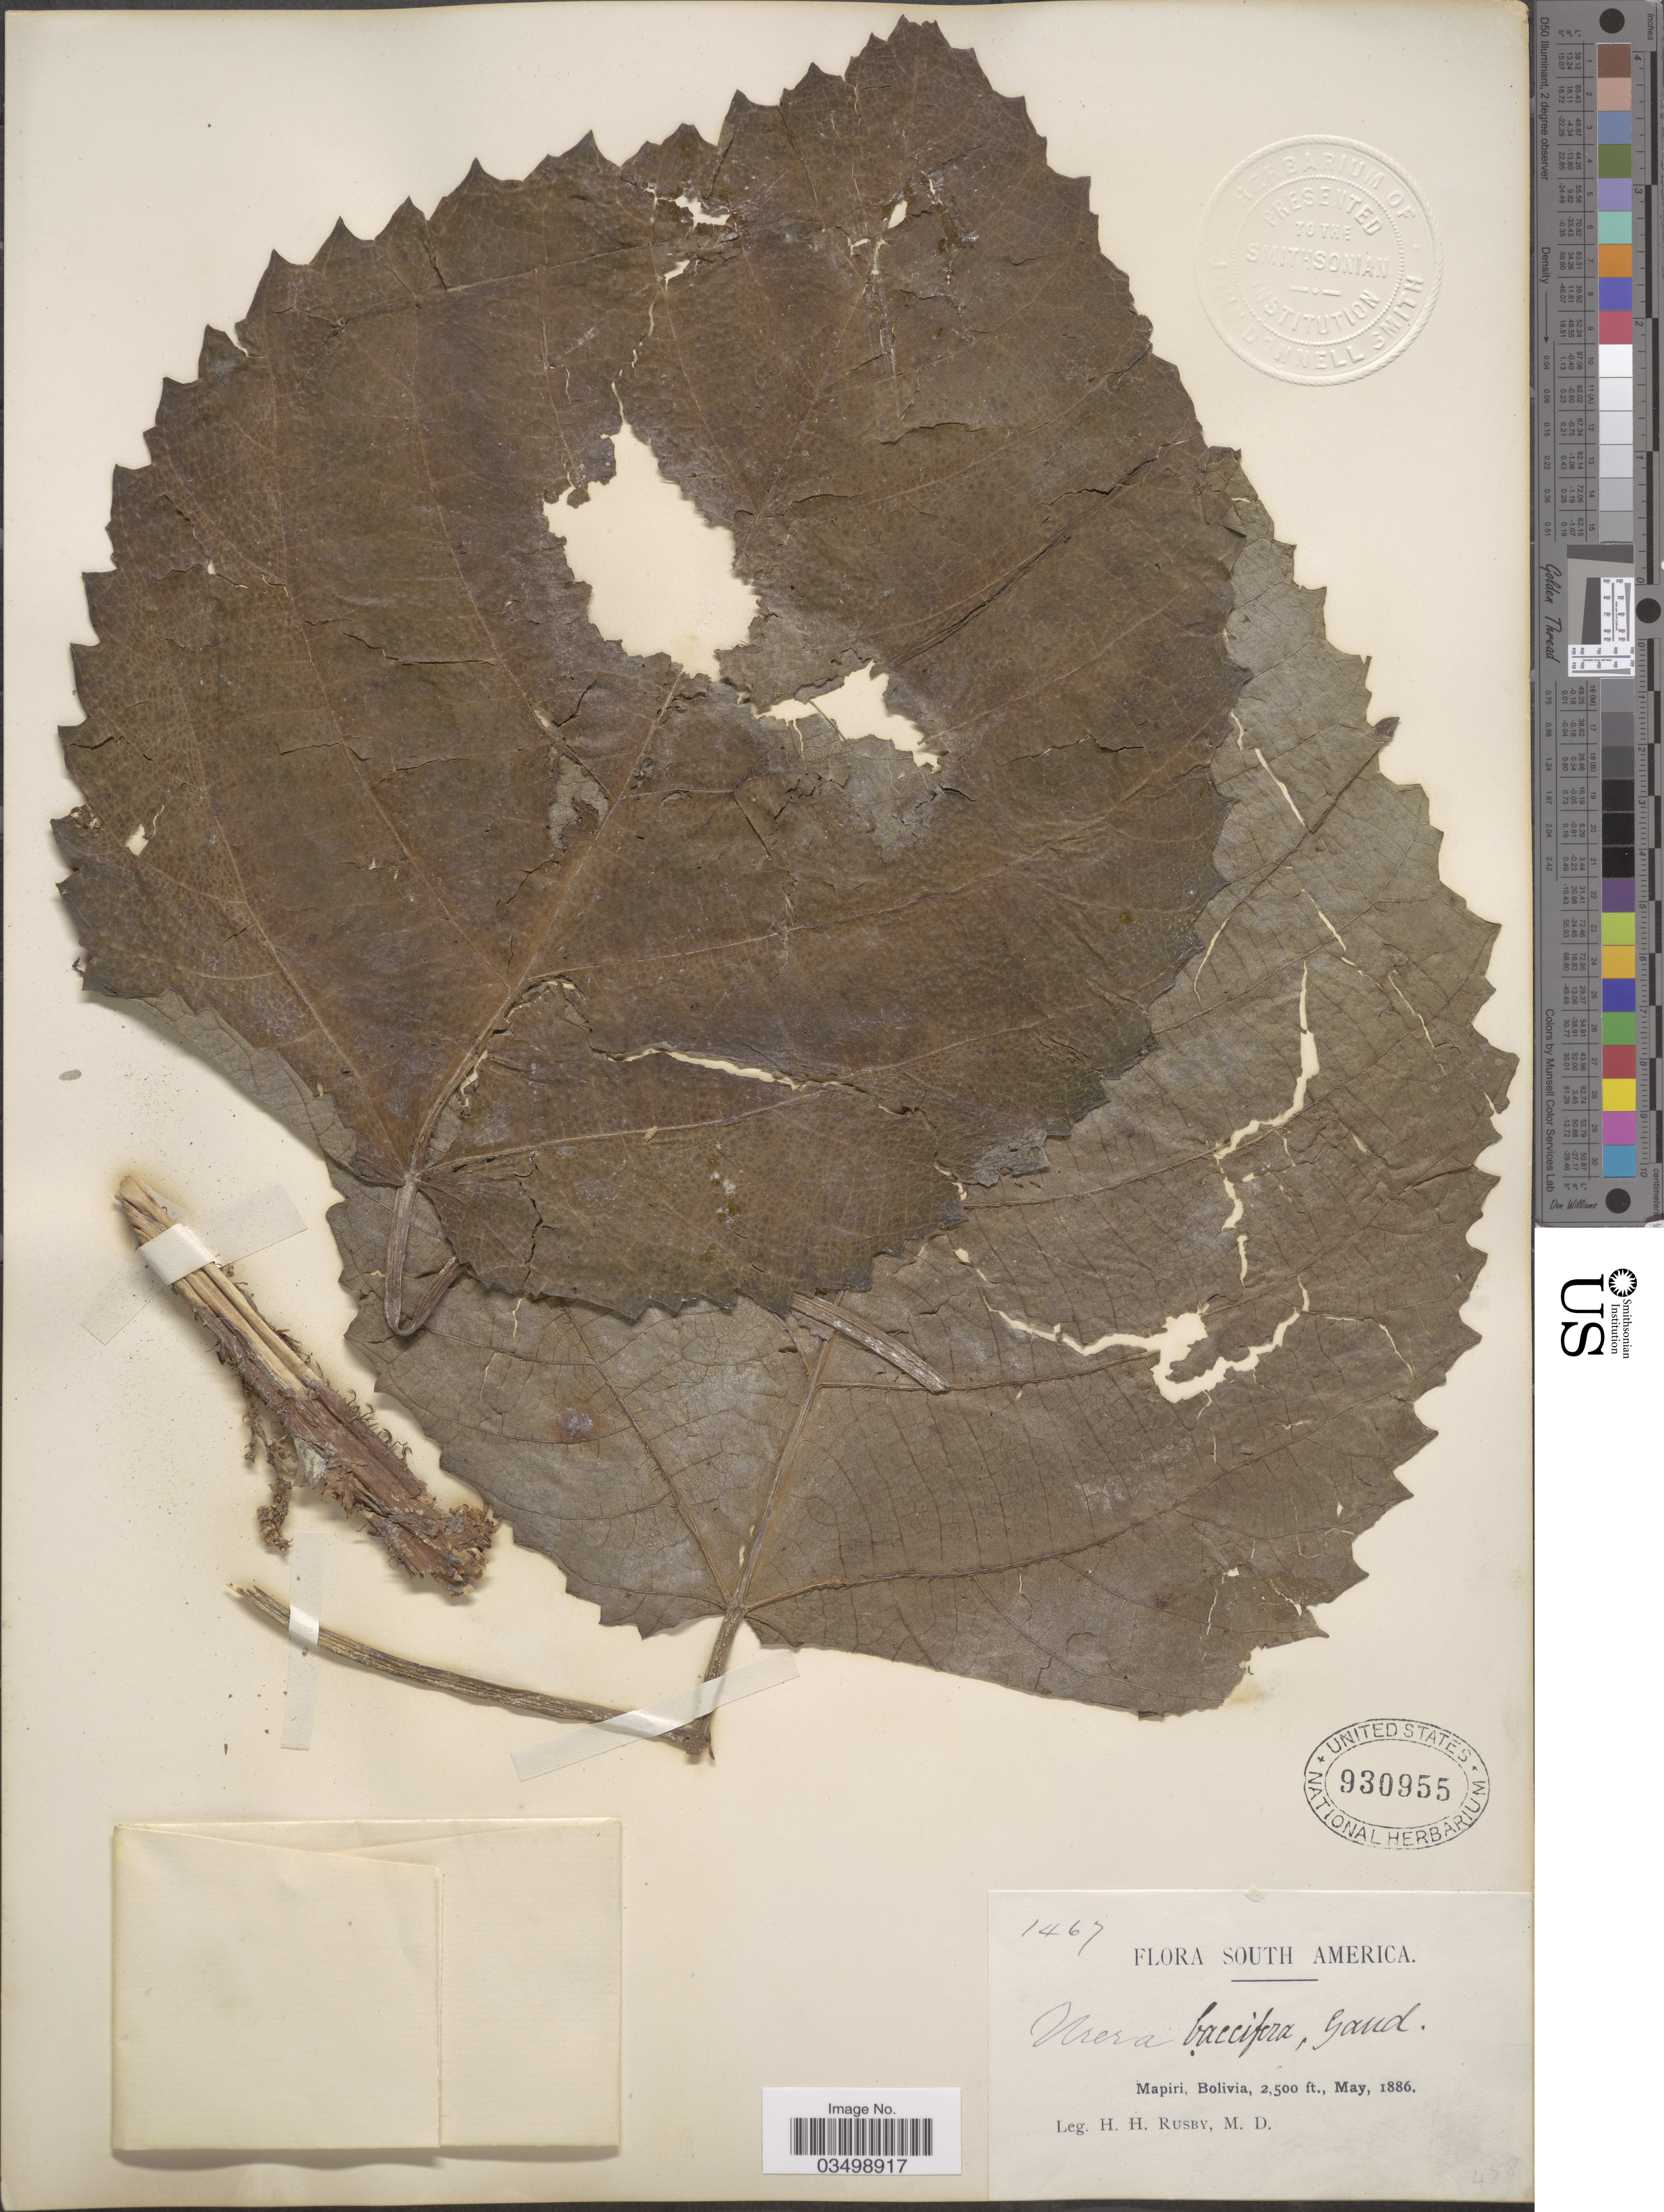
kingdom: Plantae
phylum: Tracheophyta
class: Magnoliopsida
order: Rosales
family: Urticaceae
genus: Urera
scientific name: Urera baccifera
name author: (L.) Gaudich. ex Wedd.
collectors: H. H. Rusby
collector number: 1467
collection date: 1886-05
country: Bolivia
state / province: La Páz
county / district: Larecaja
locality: Mapiri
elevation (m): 762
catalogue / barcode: US 930955